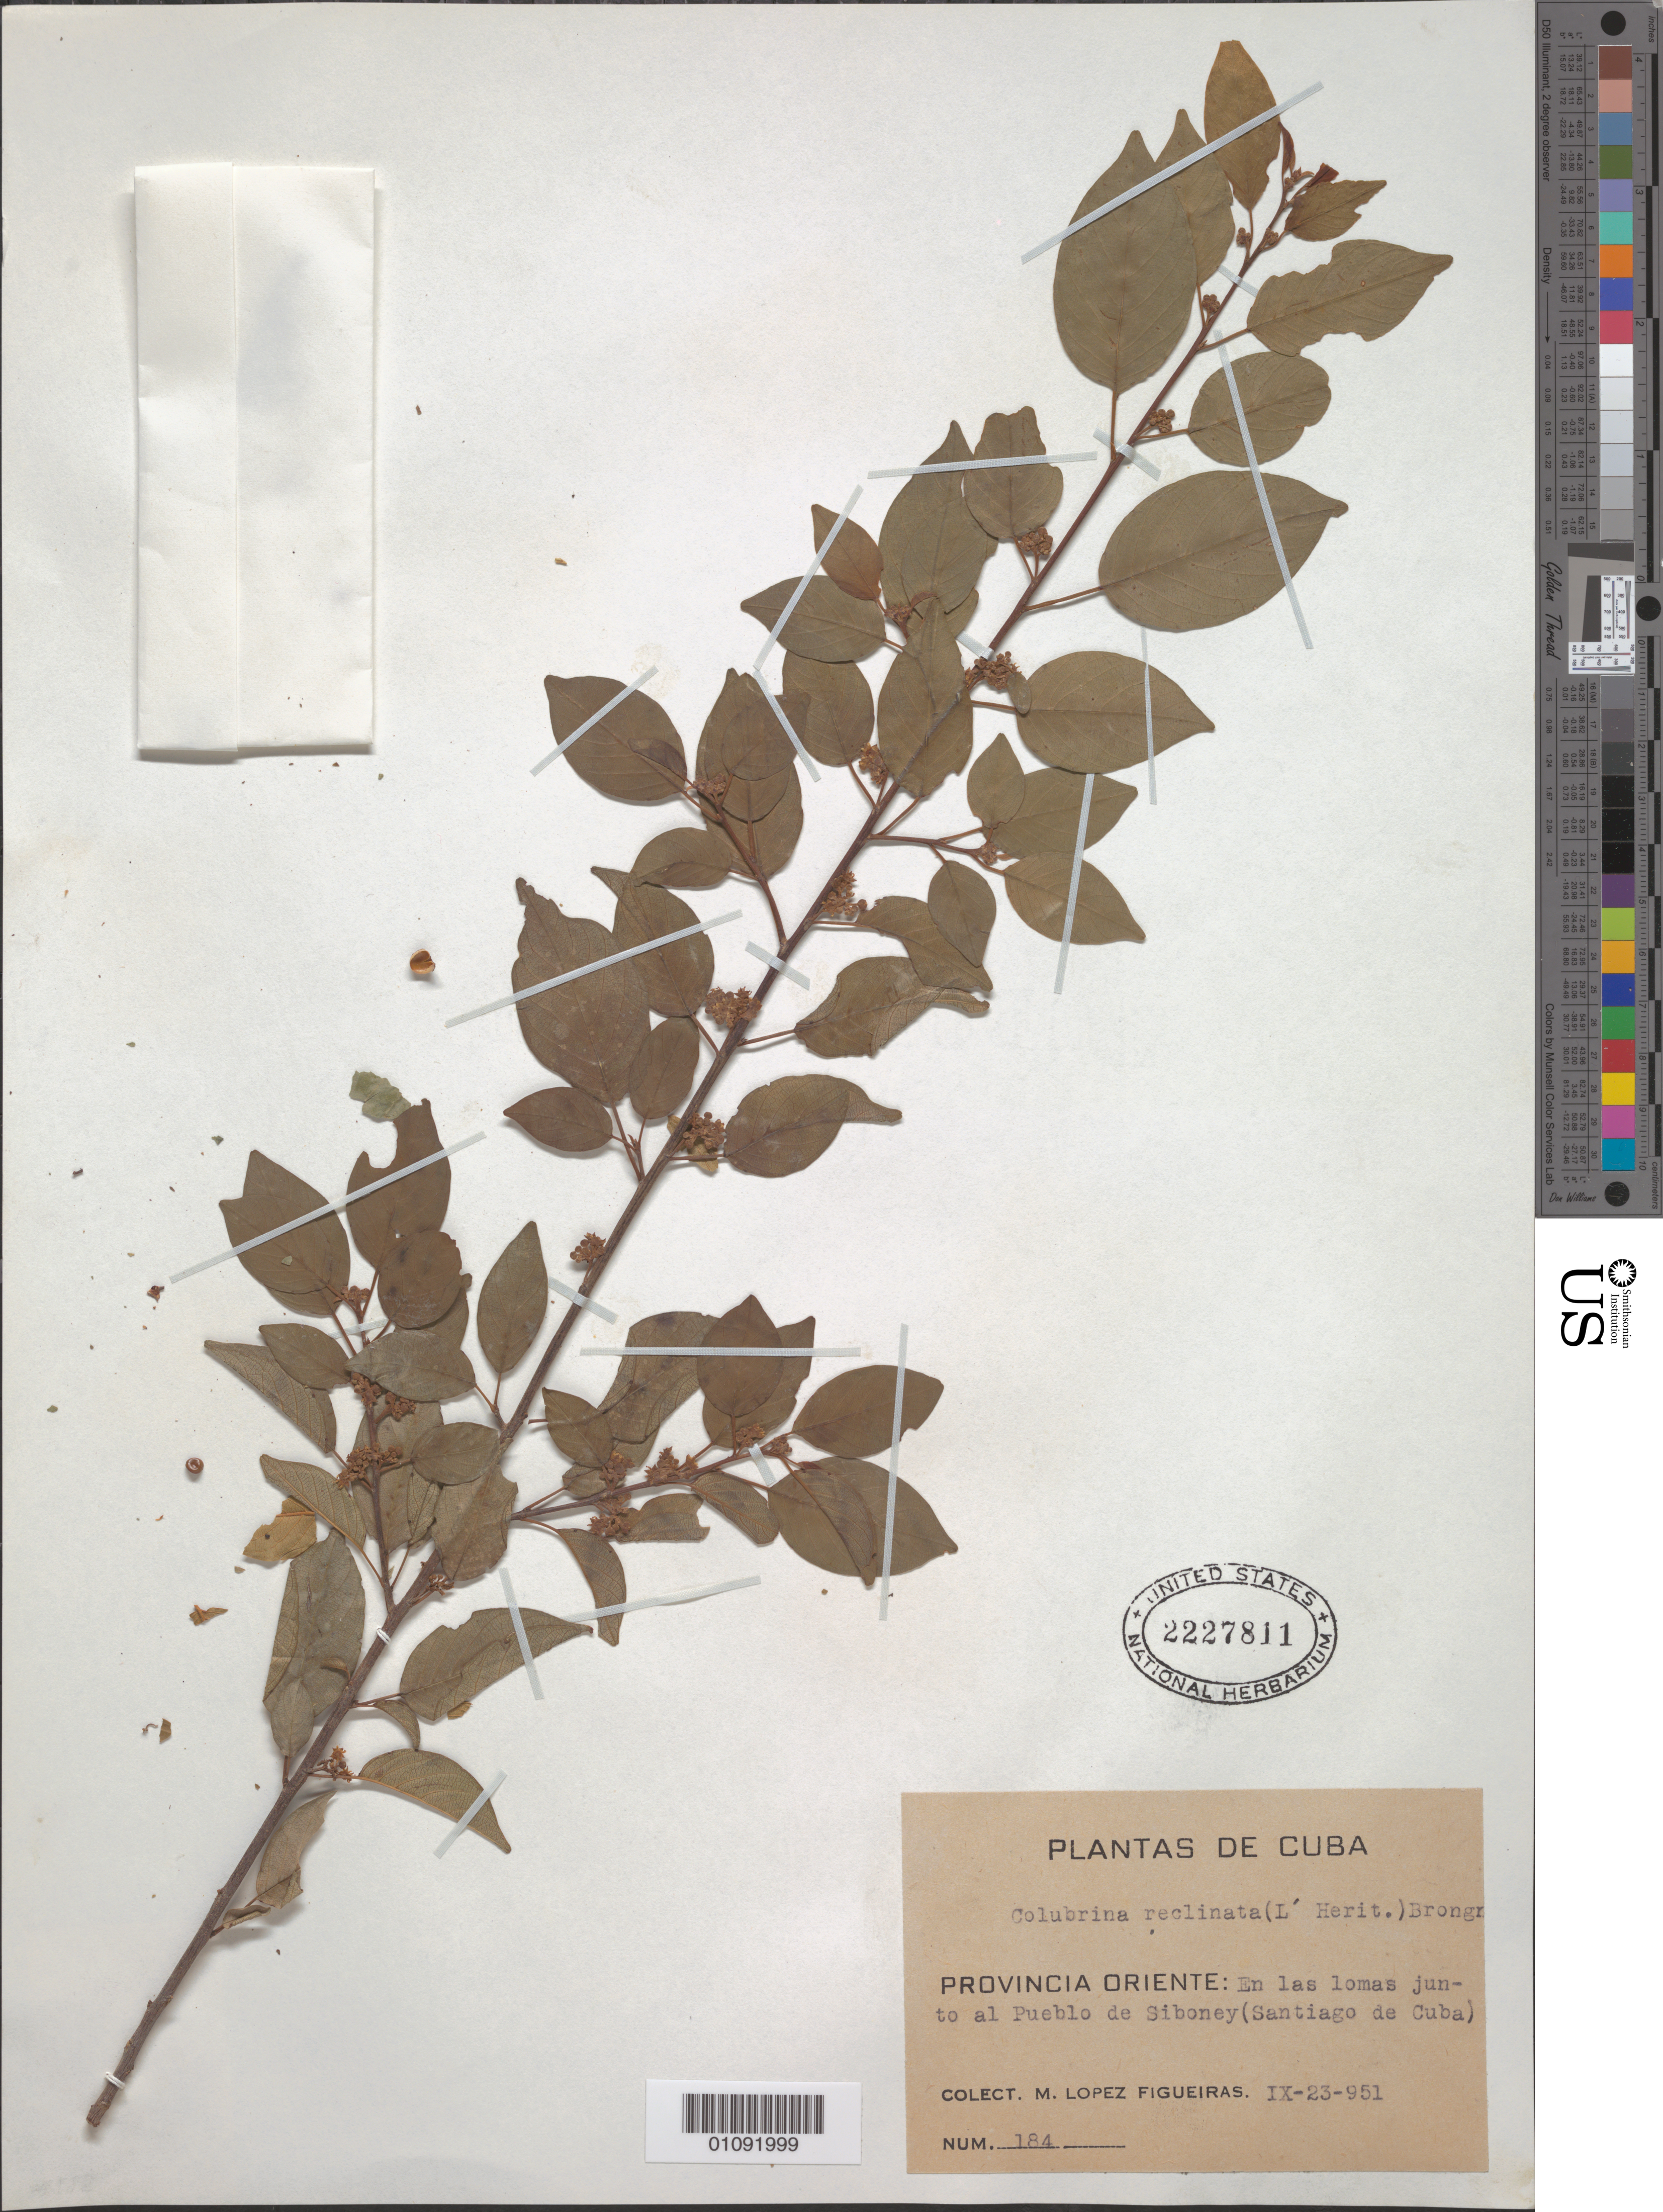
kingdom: Plantae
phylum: Tracheophyta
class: Magnoliopsida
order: Rosales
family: Rhamnaceae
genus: Colubrina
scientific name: Colubrina elliptica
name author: (Sw.) Brizicky & W.L. Stern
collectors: M. López Figueiras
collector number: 184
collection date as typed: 23 Sep 1951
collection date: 1951-09-23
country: Cuba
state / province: Santiago de Cuba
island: Cuba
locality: Provincia Oriente: En las lomas junto al Pueblo de Siboney (Santiago de Cuba)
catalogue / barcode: US 2227811